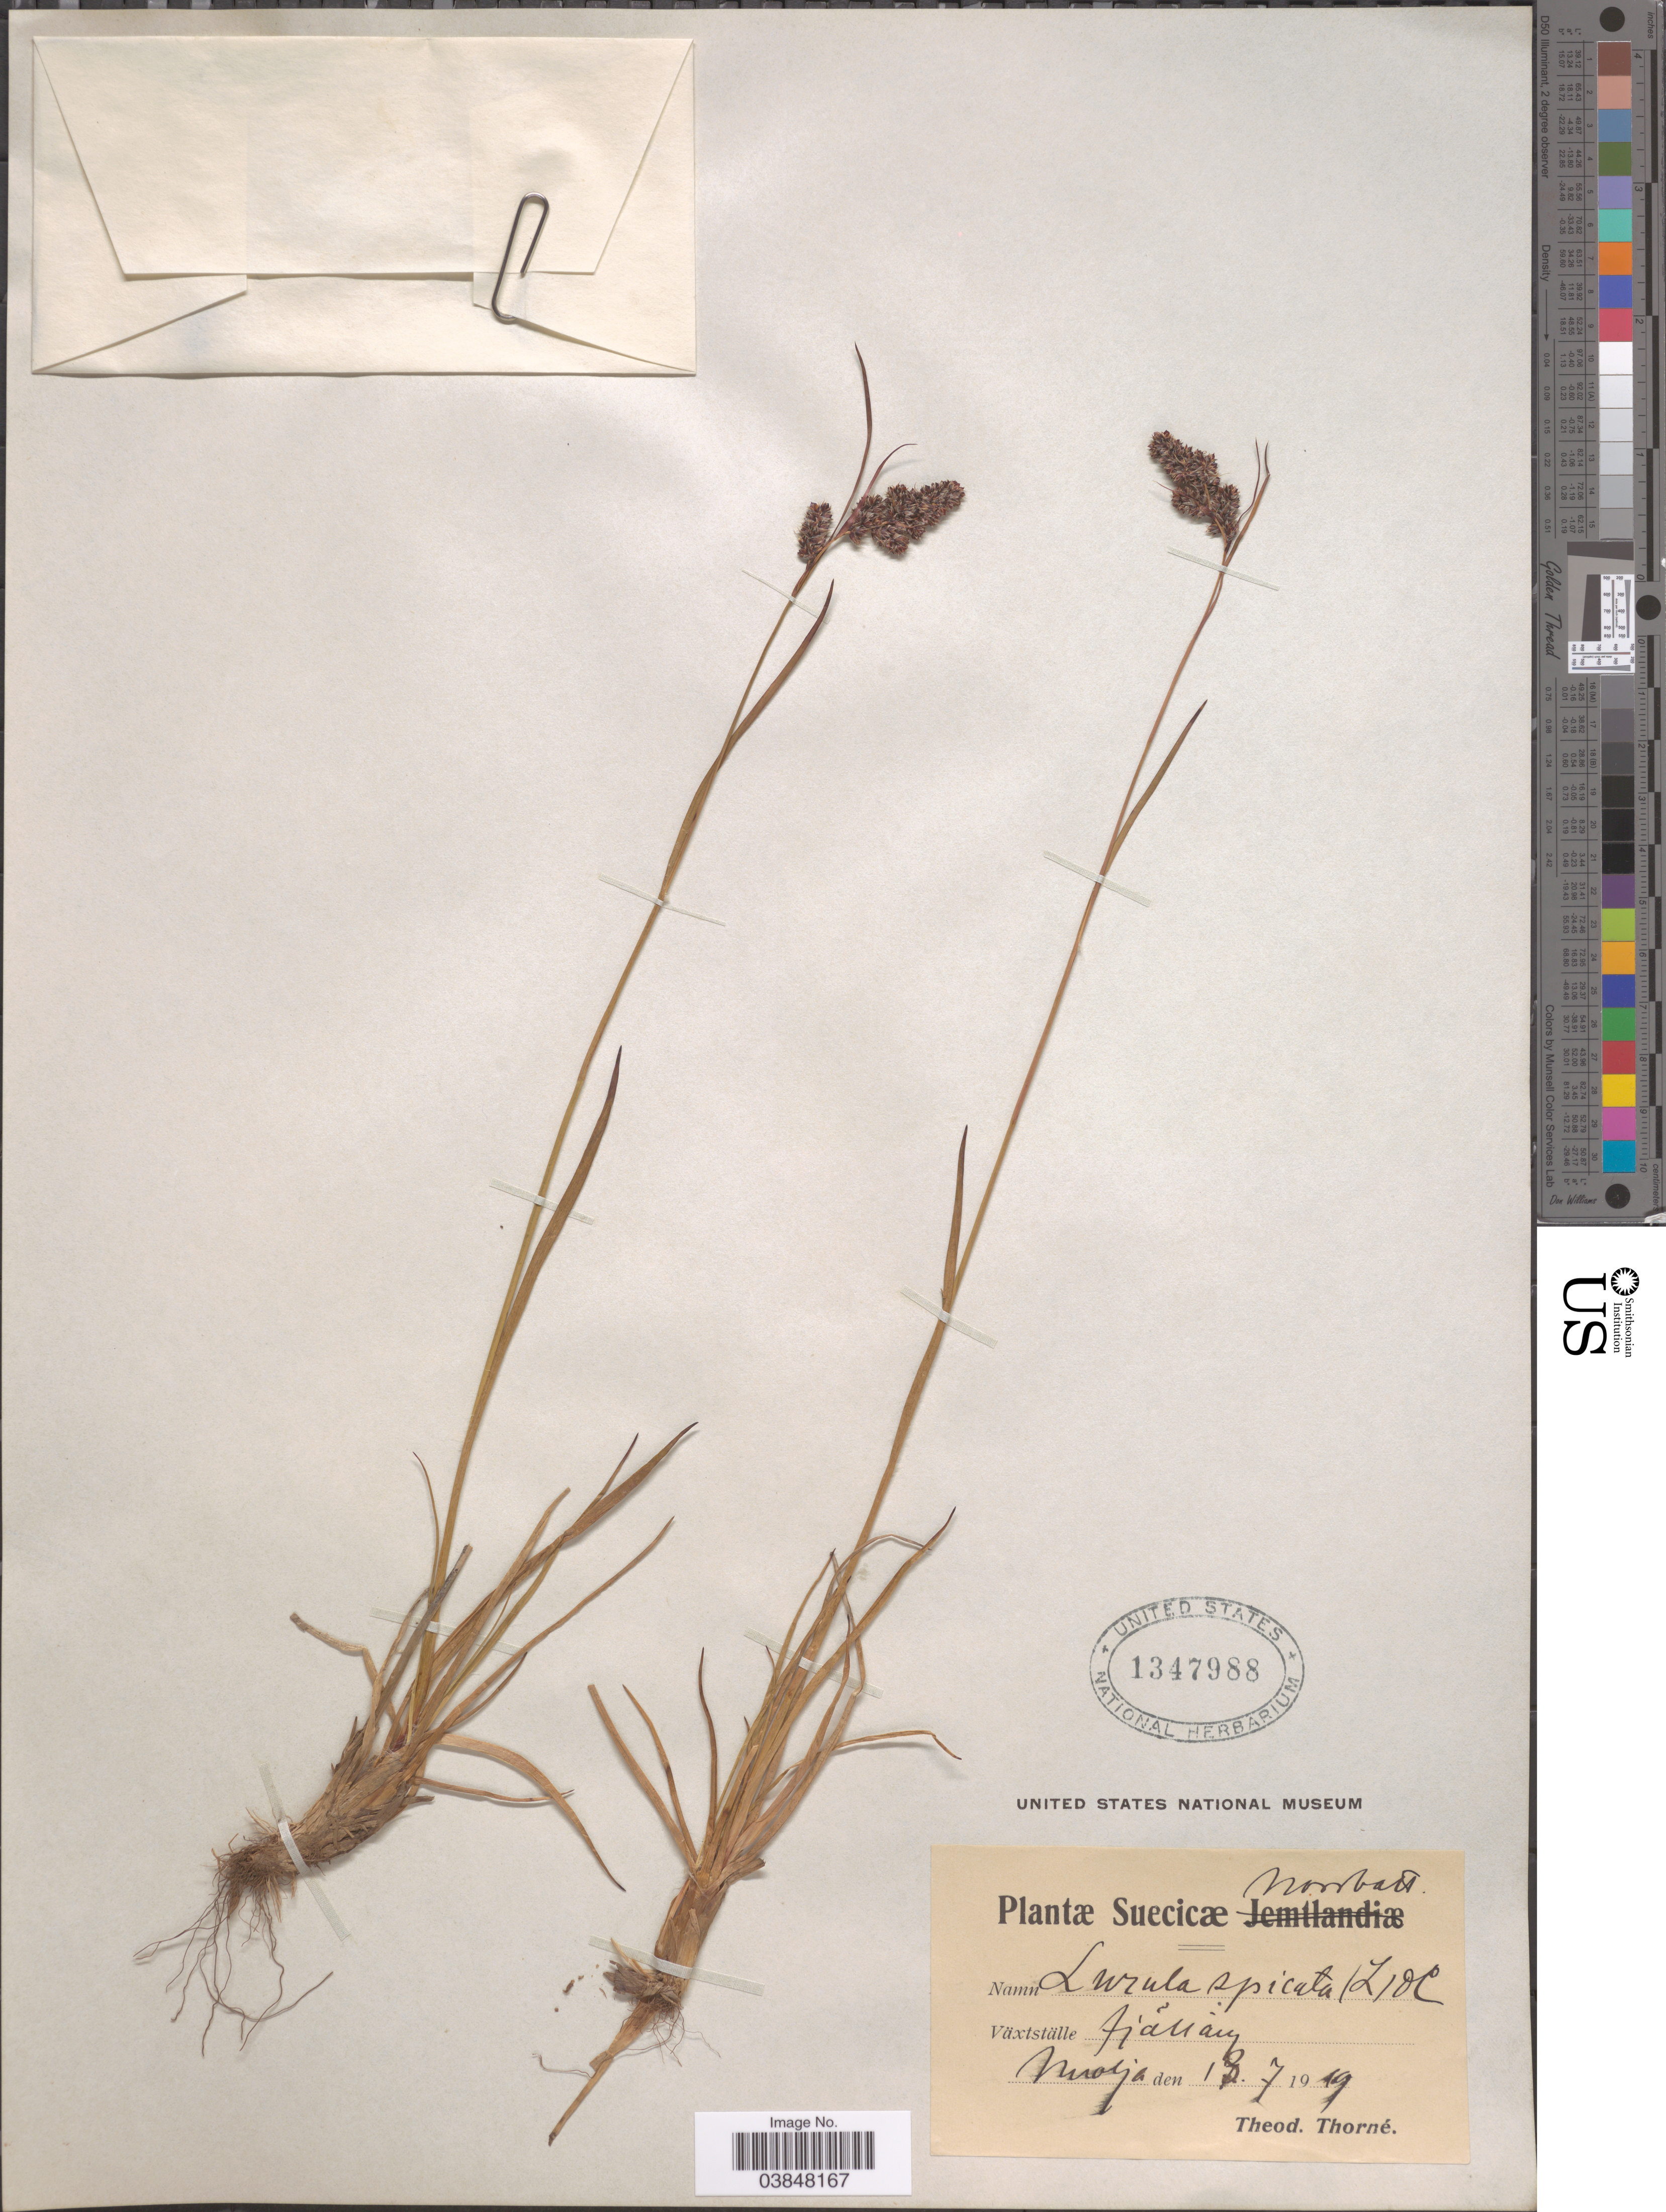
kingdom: Plantae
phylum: Tracheophyta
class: Liliopsida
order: Poales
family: Juncaceae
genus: Luzula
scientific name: Luzula spicata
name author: (L.) DC.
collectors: T. Thorné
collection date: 1919-07-18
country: Sweden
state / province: Norrbotten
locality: Suecicæ Norrbott. fjallang, Nuolja.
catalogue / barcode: US 1347988